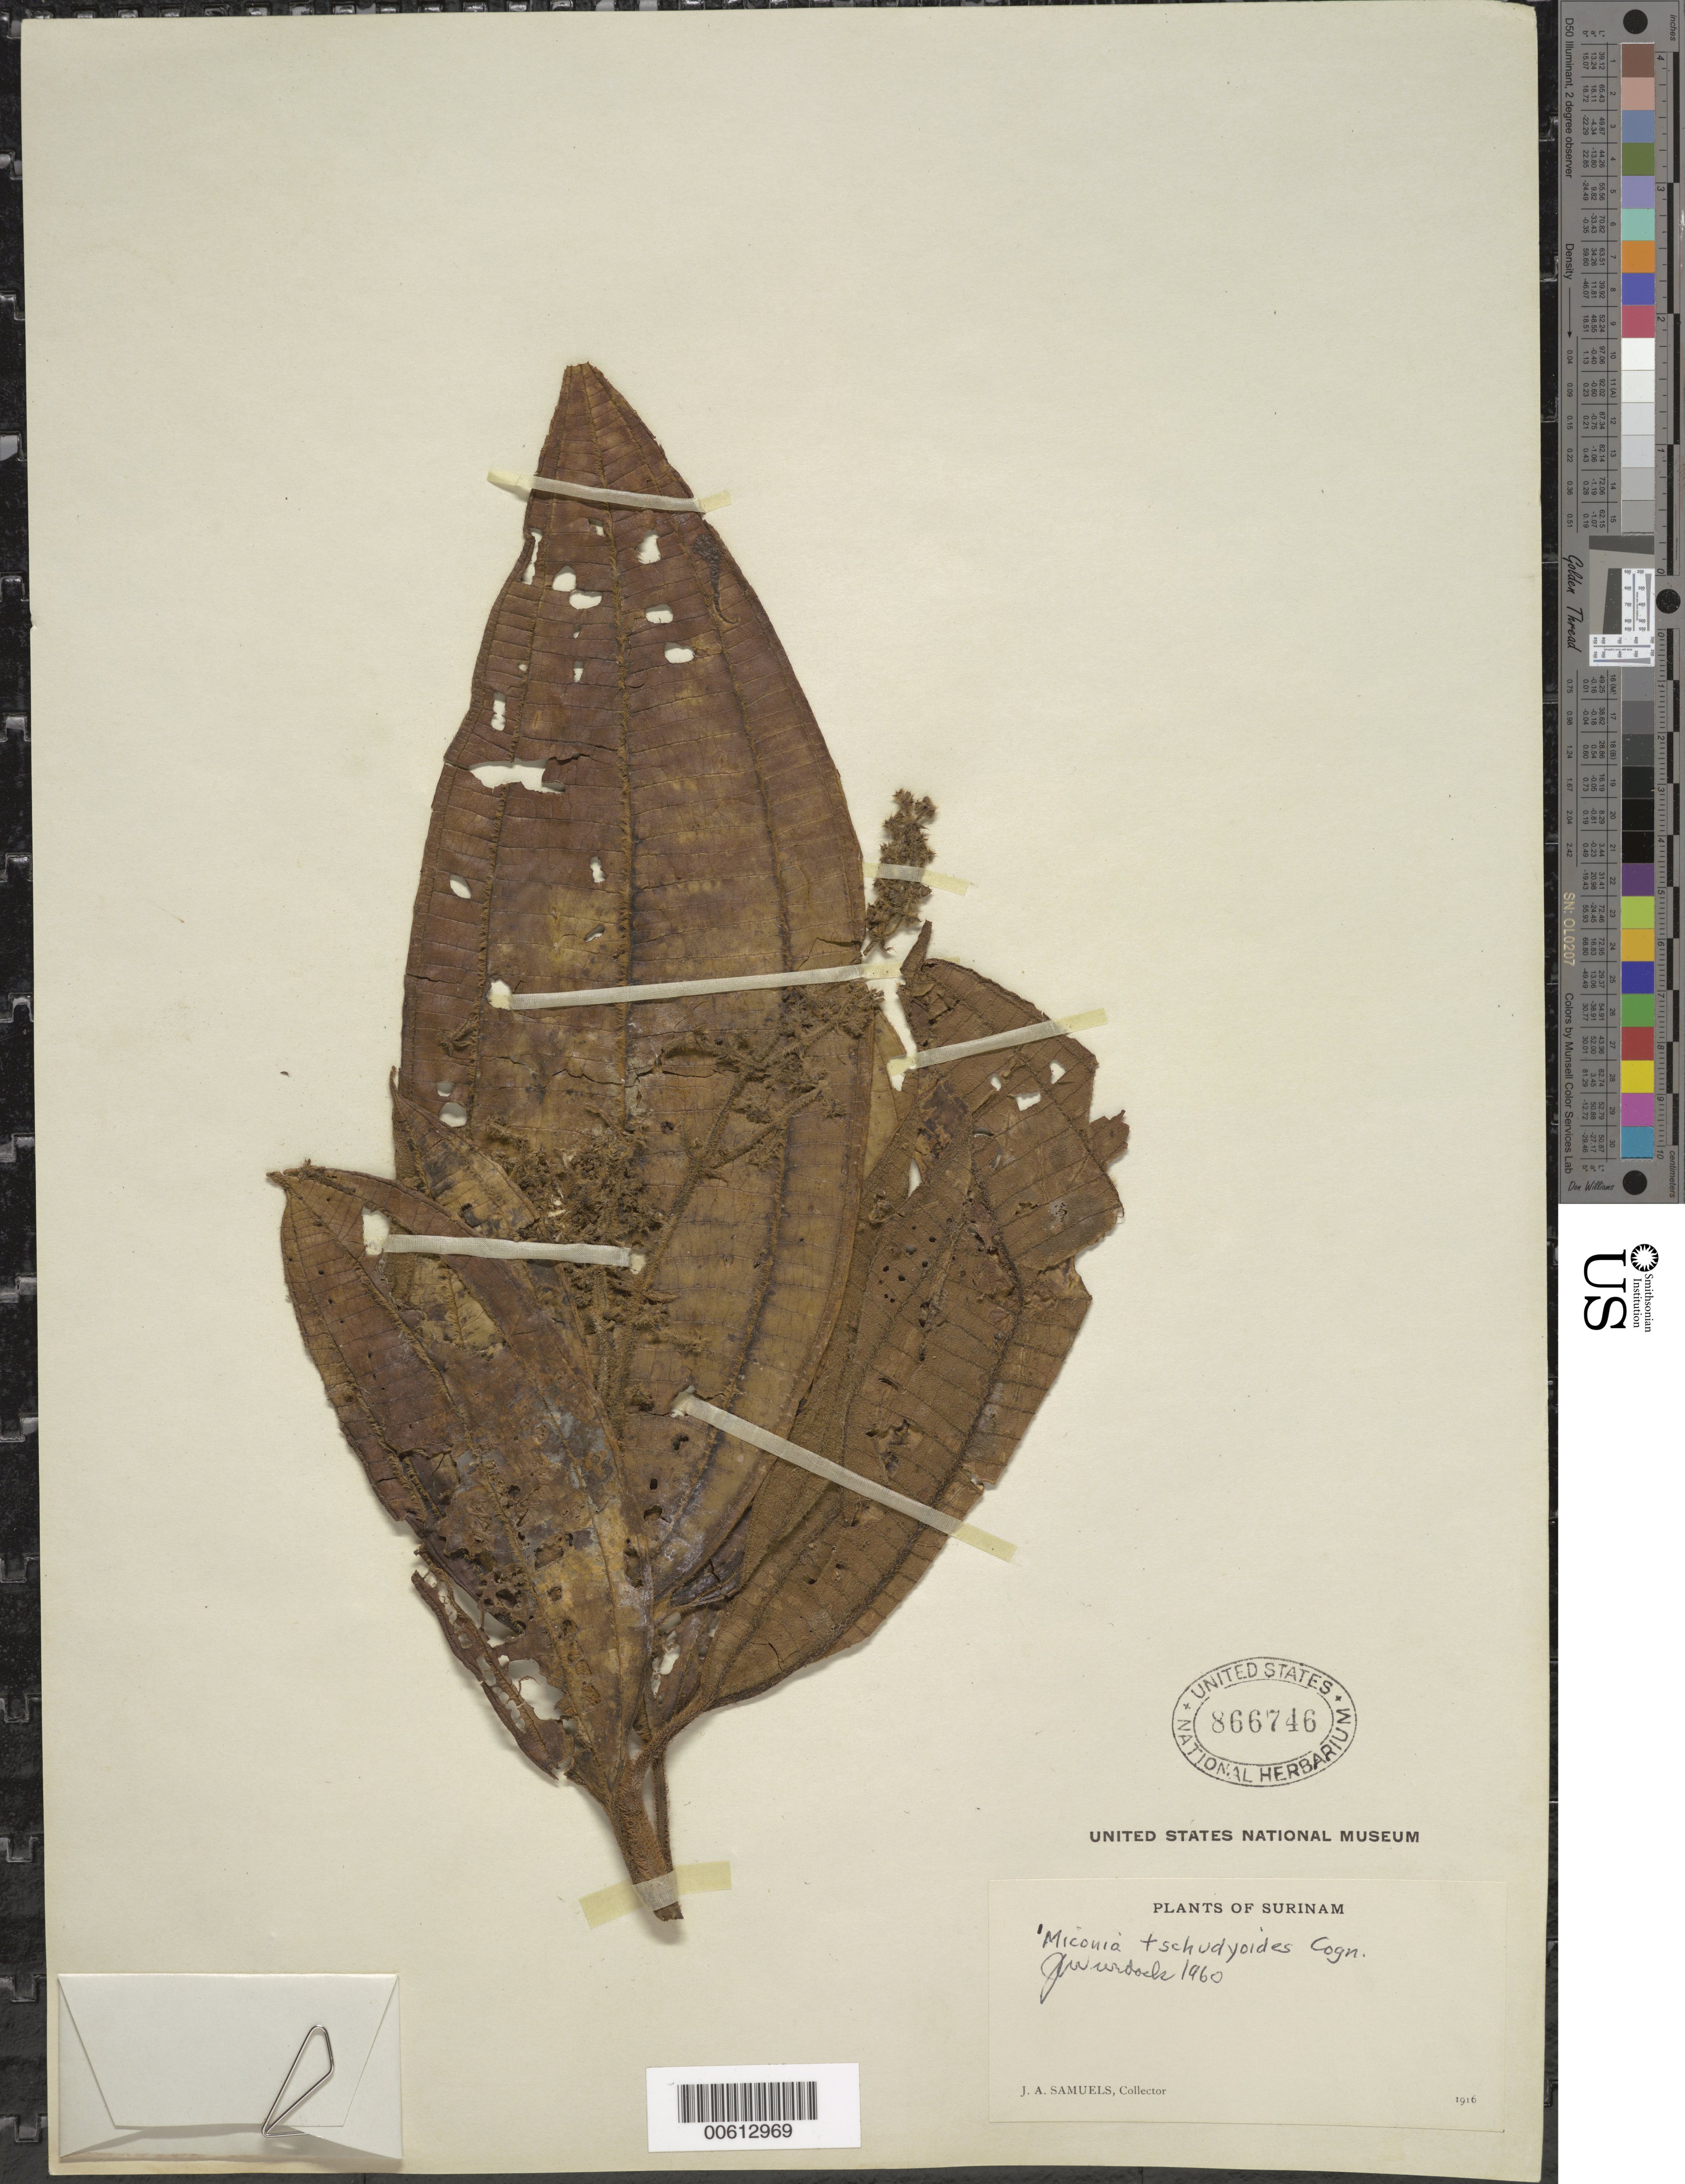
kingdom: Plantae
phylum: Tracheophyta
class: Magnoliopsida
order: Myrtales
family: Melastomataceae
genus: Miconia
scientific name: Miconia tschudyoides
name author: Cogn.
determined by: Wurdack, John J., (US), US (UNITED STATES)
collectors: J. A. Samuels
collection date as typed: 1916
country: Suriname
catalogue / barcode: US 866746